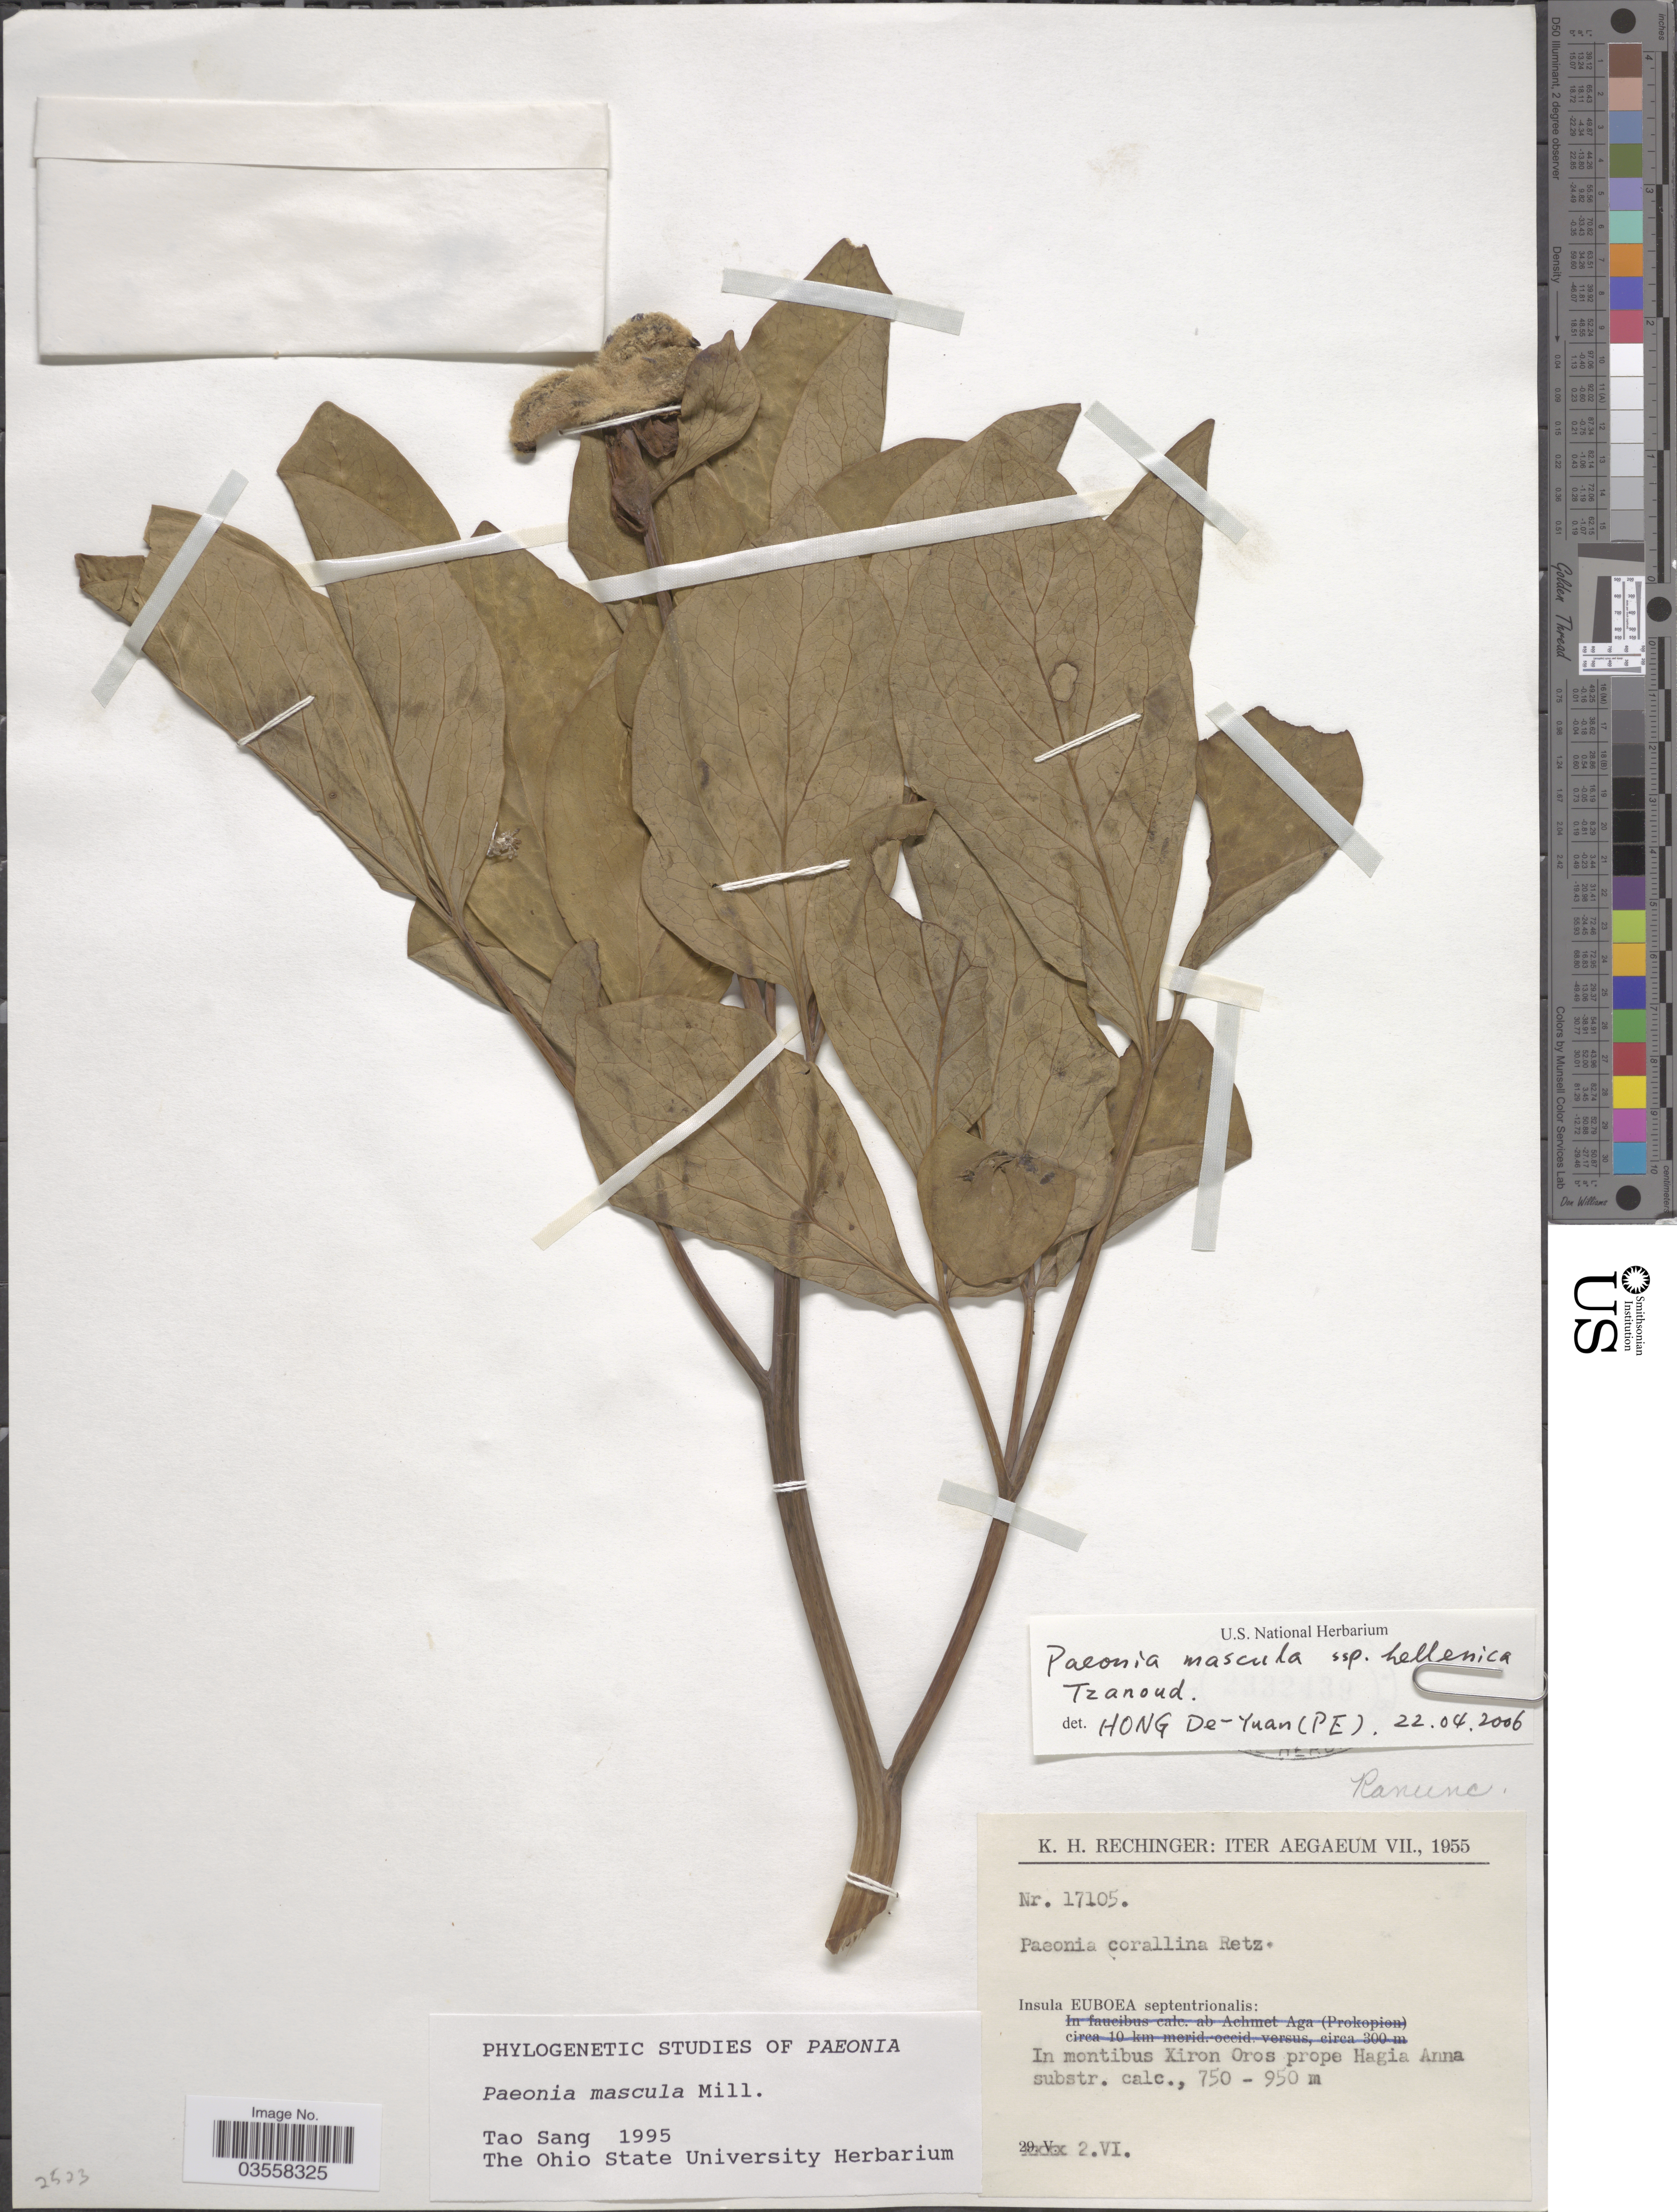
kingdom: Plantae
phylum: Tracheophyta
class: Magnoliopsida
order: Saxifragales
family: Paeoniaceae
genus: Paeonia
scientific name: Paeonia mascula subsp. hellenica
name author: Tzanoud.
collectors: K. H. Rechinger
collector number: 17105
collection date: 1955-06-02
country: Greece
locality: Iter Aegæum, Insula Euboea septentrionalis: In montibus Xiron Oros prope Hagia Anna.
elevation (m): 750